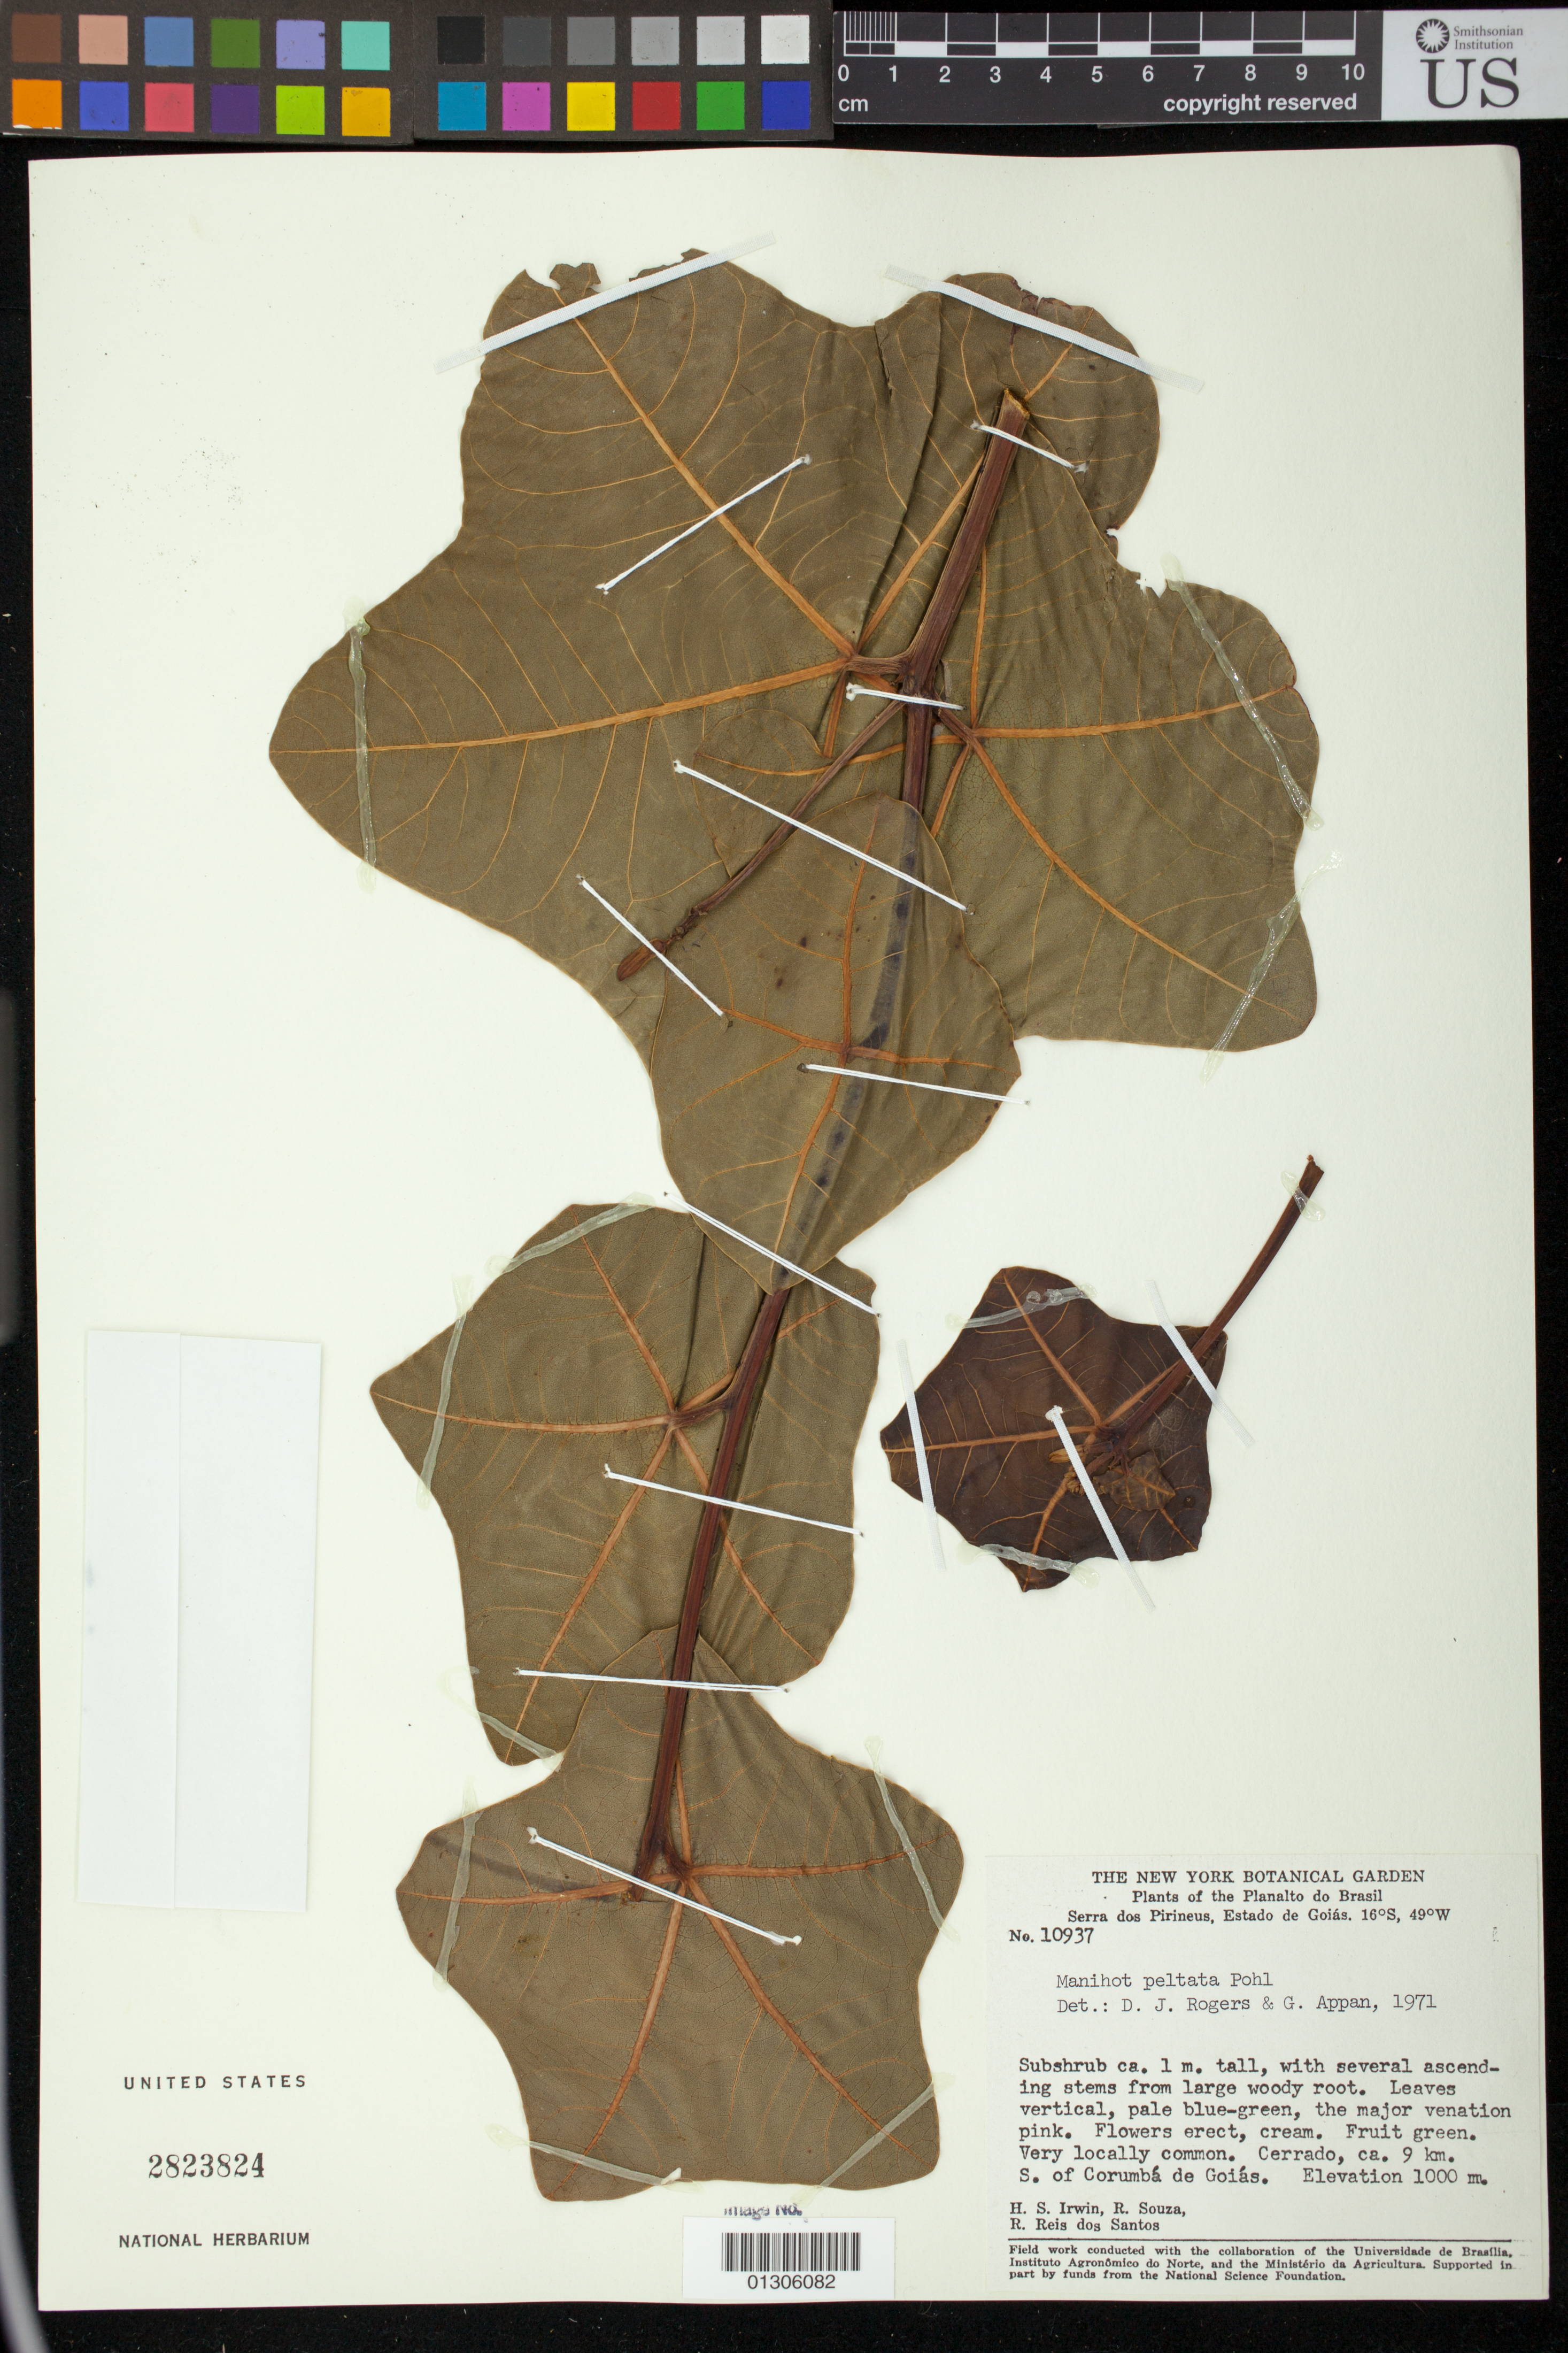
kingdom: Plantae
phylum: Tracheophyta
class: Magnoliopsida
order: Malpighiales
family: Euphorbiaceae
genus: Manihot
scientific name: Manihot peltata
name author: Pohl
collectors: H. Irwin, R. Souza & R. Reis dos Santos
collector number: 10937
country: Brazil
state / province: Goiás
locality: Cerrado, ca 9 km. S. of Corumba de Goias.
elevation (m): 1000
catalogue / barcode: US 2823824